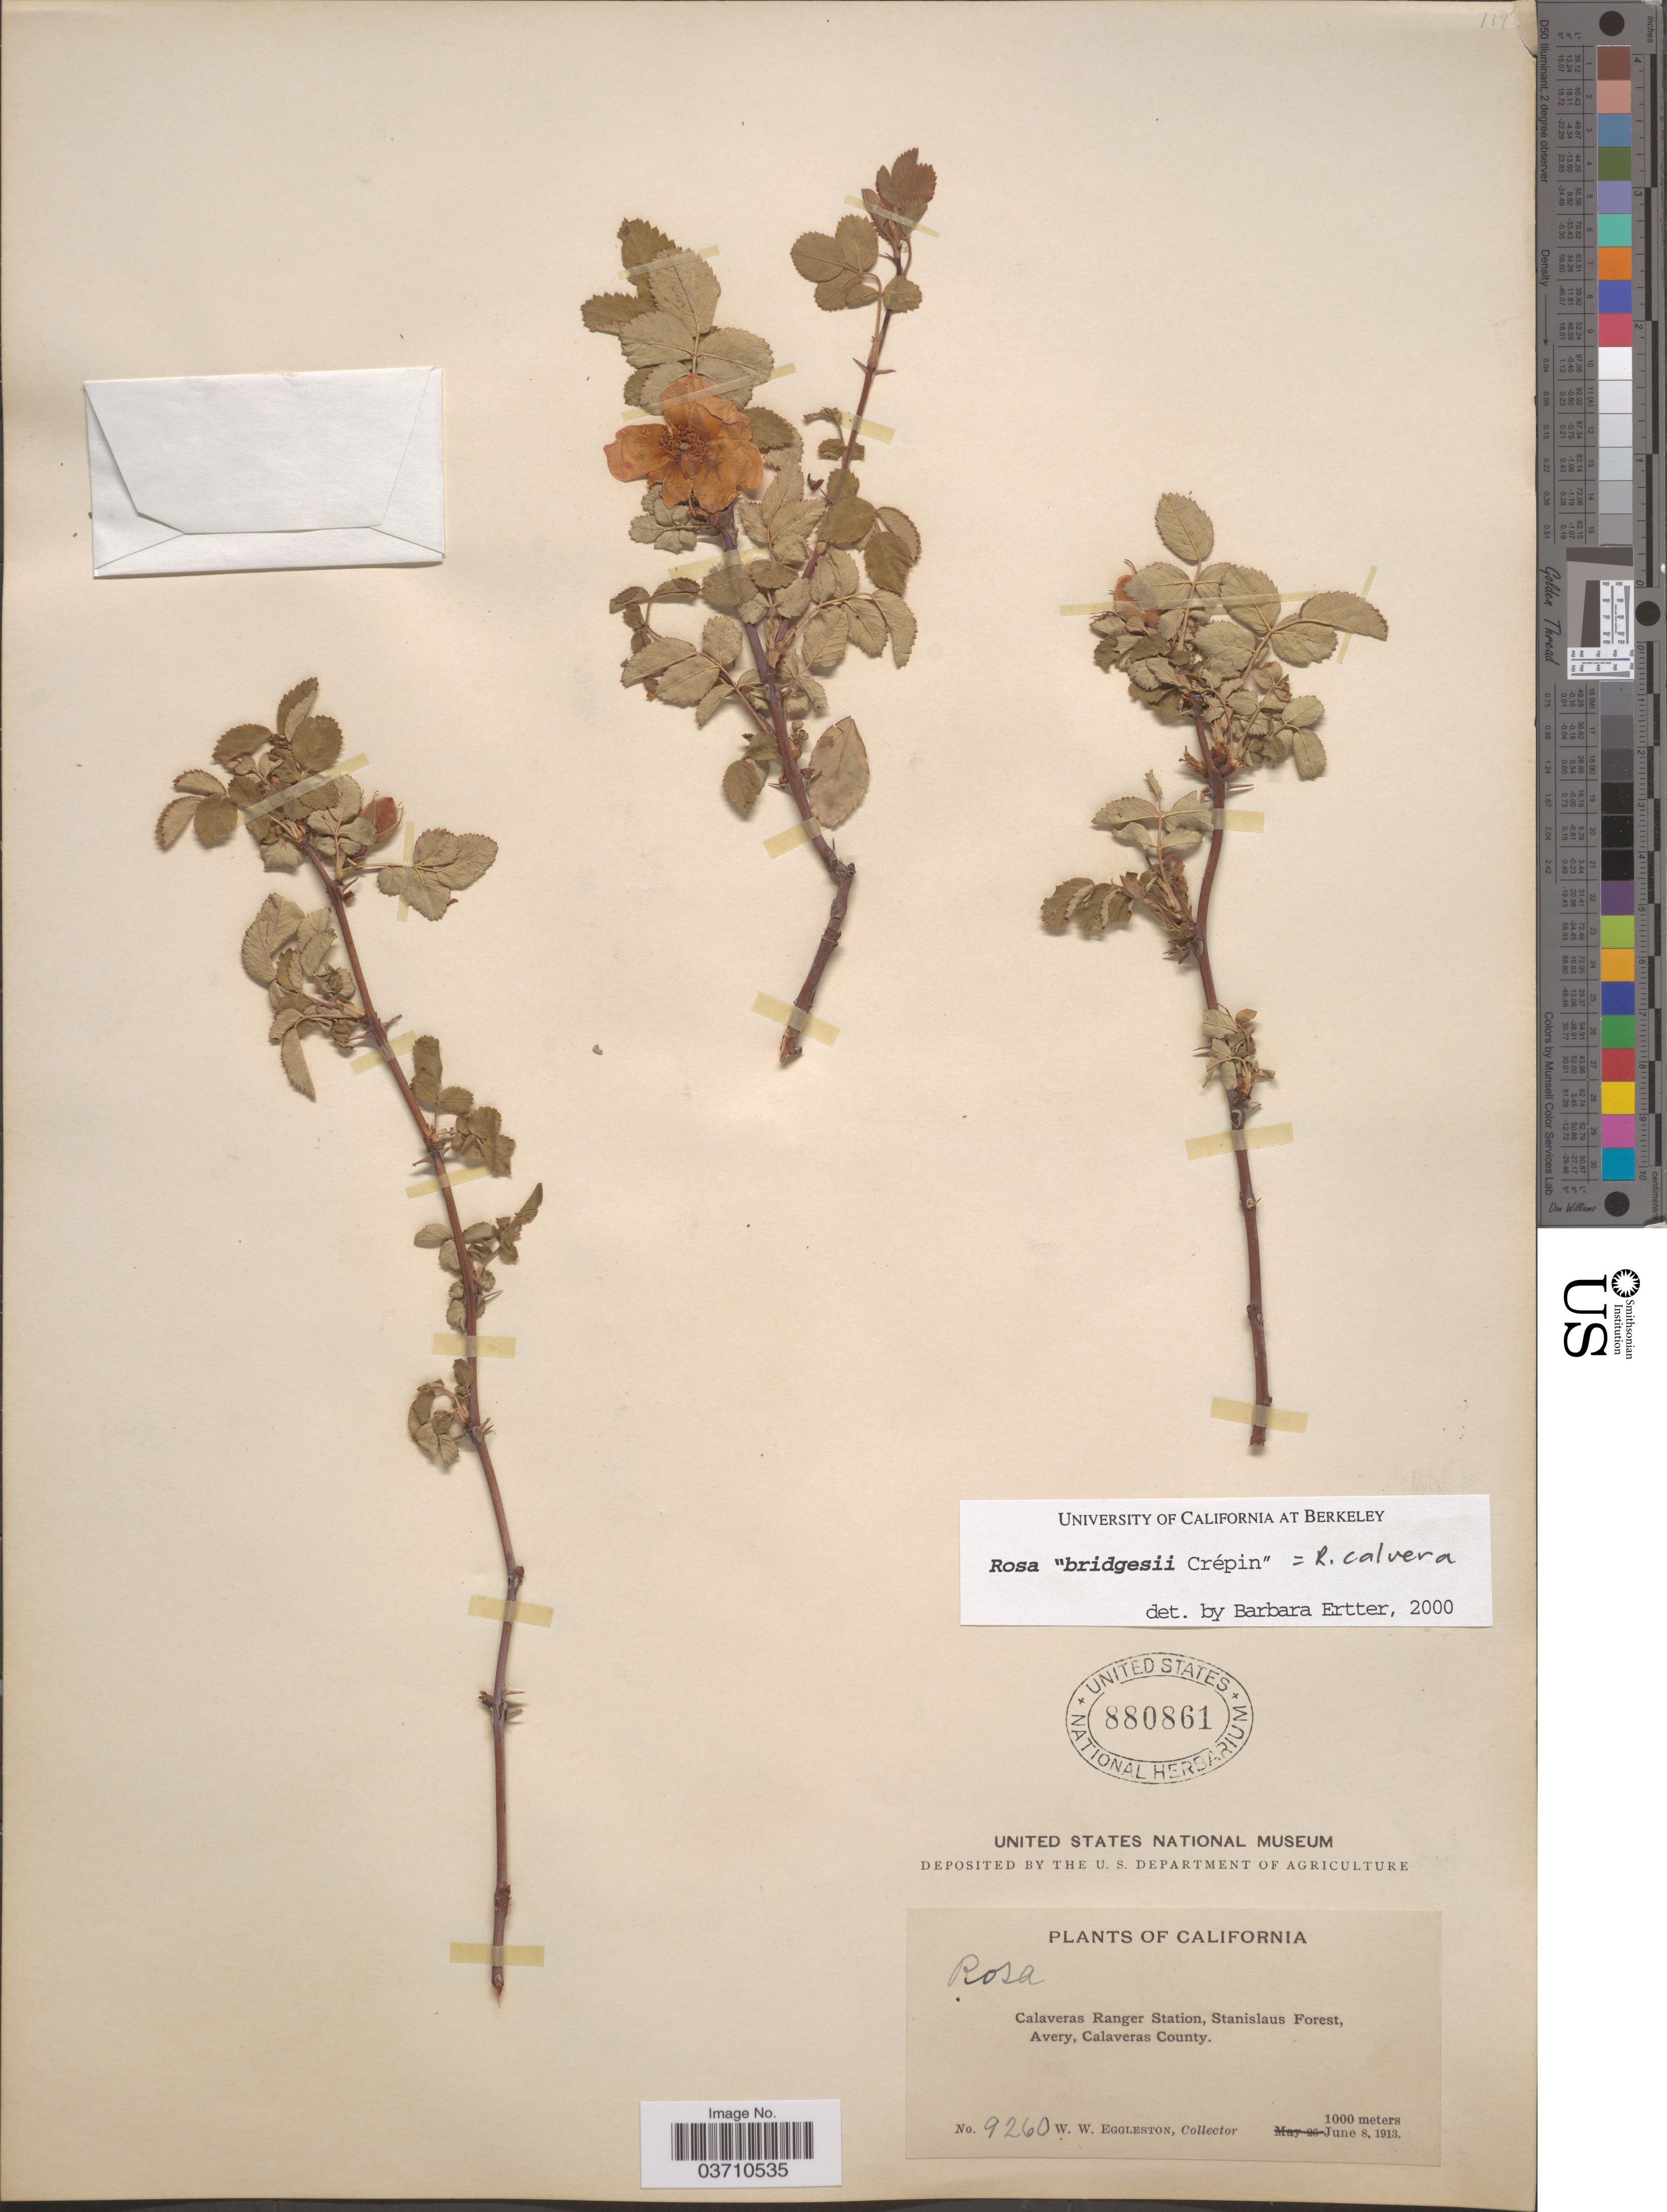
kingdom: Plantae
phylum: Tracheophyta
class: Magnoliopsida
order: Rosales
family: Rosaceae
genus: Rosa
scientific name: Rosa bridgesii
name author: Crép. ex Rydb.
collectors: W. W. Eggleston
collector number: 9260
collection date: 1913-06-08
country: United States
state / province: California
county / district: Calaveras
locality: Calaveras Ranger Station, Stanislaus Forest, Avery, Calaveras County.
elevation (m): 1000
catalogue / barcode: US 880861